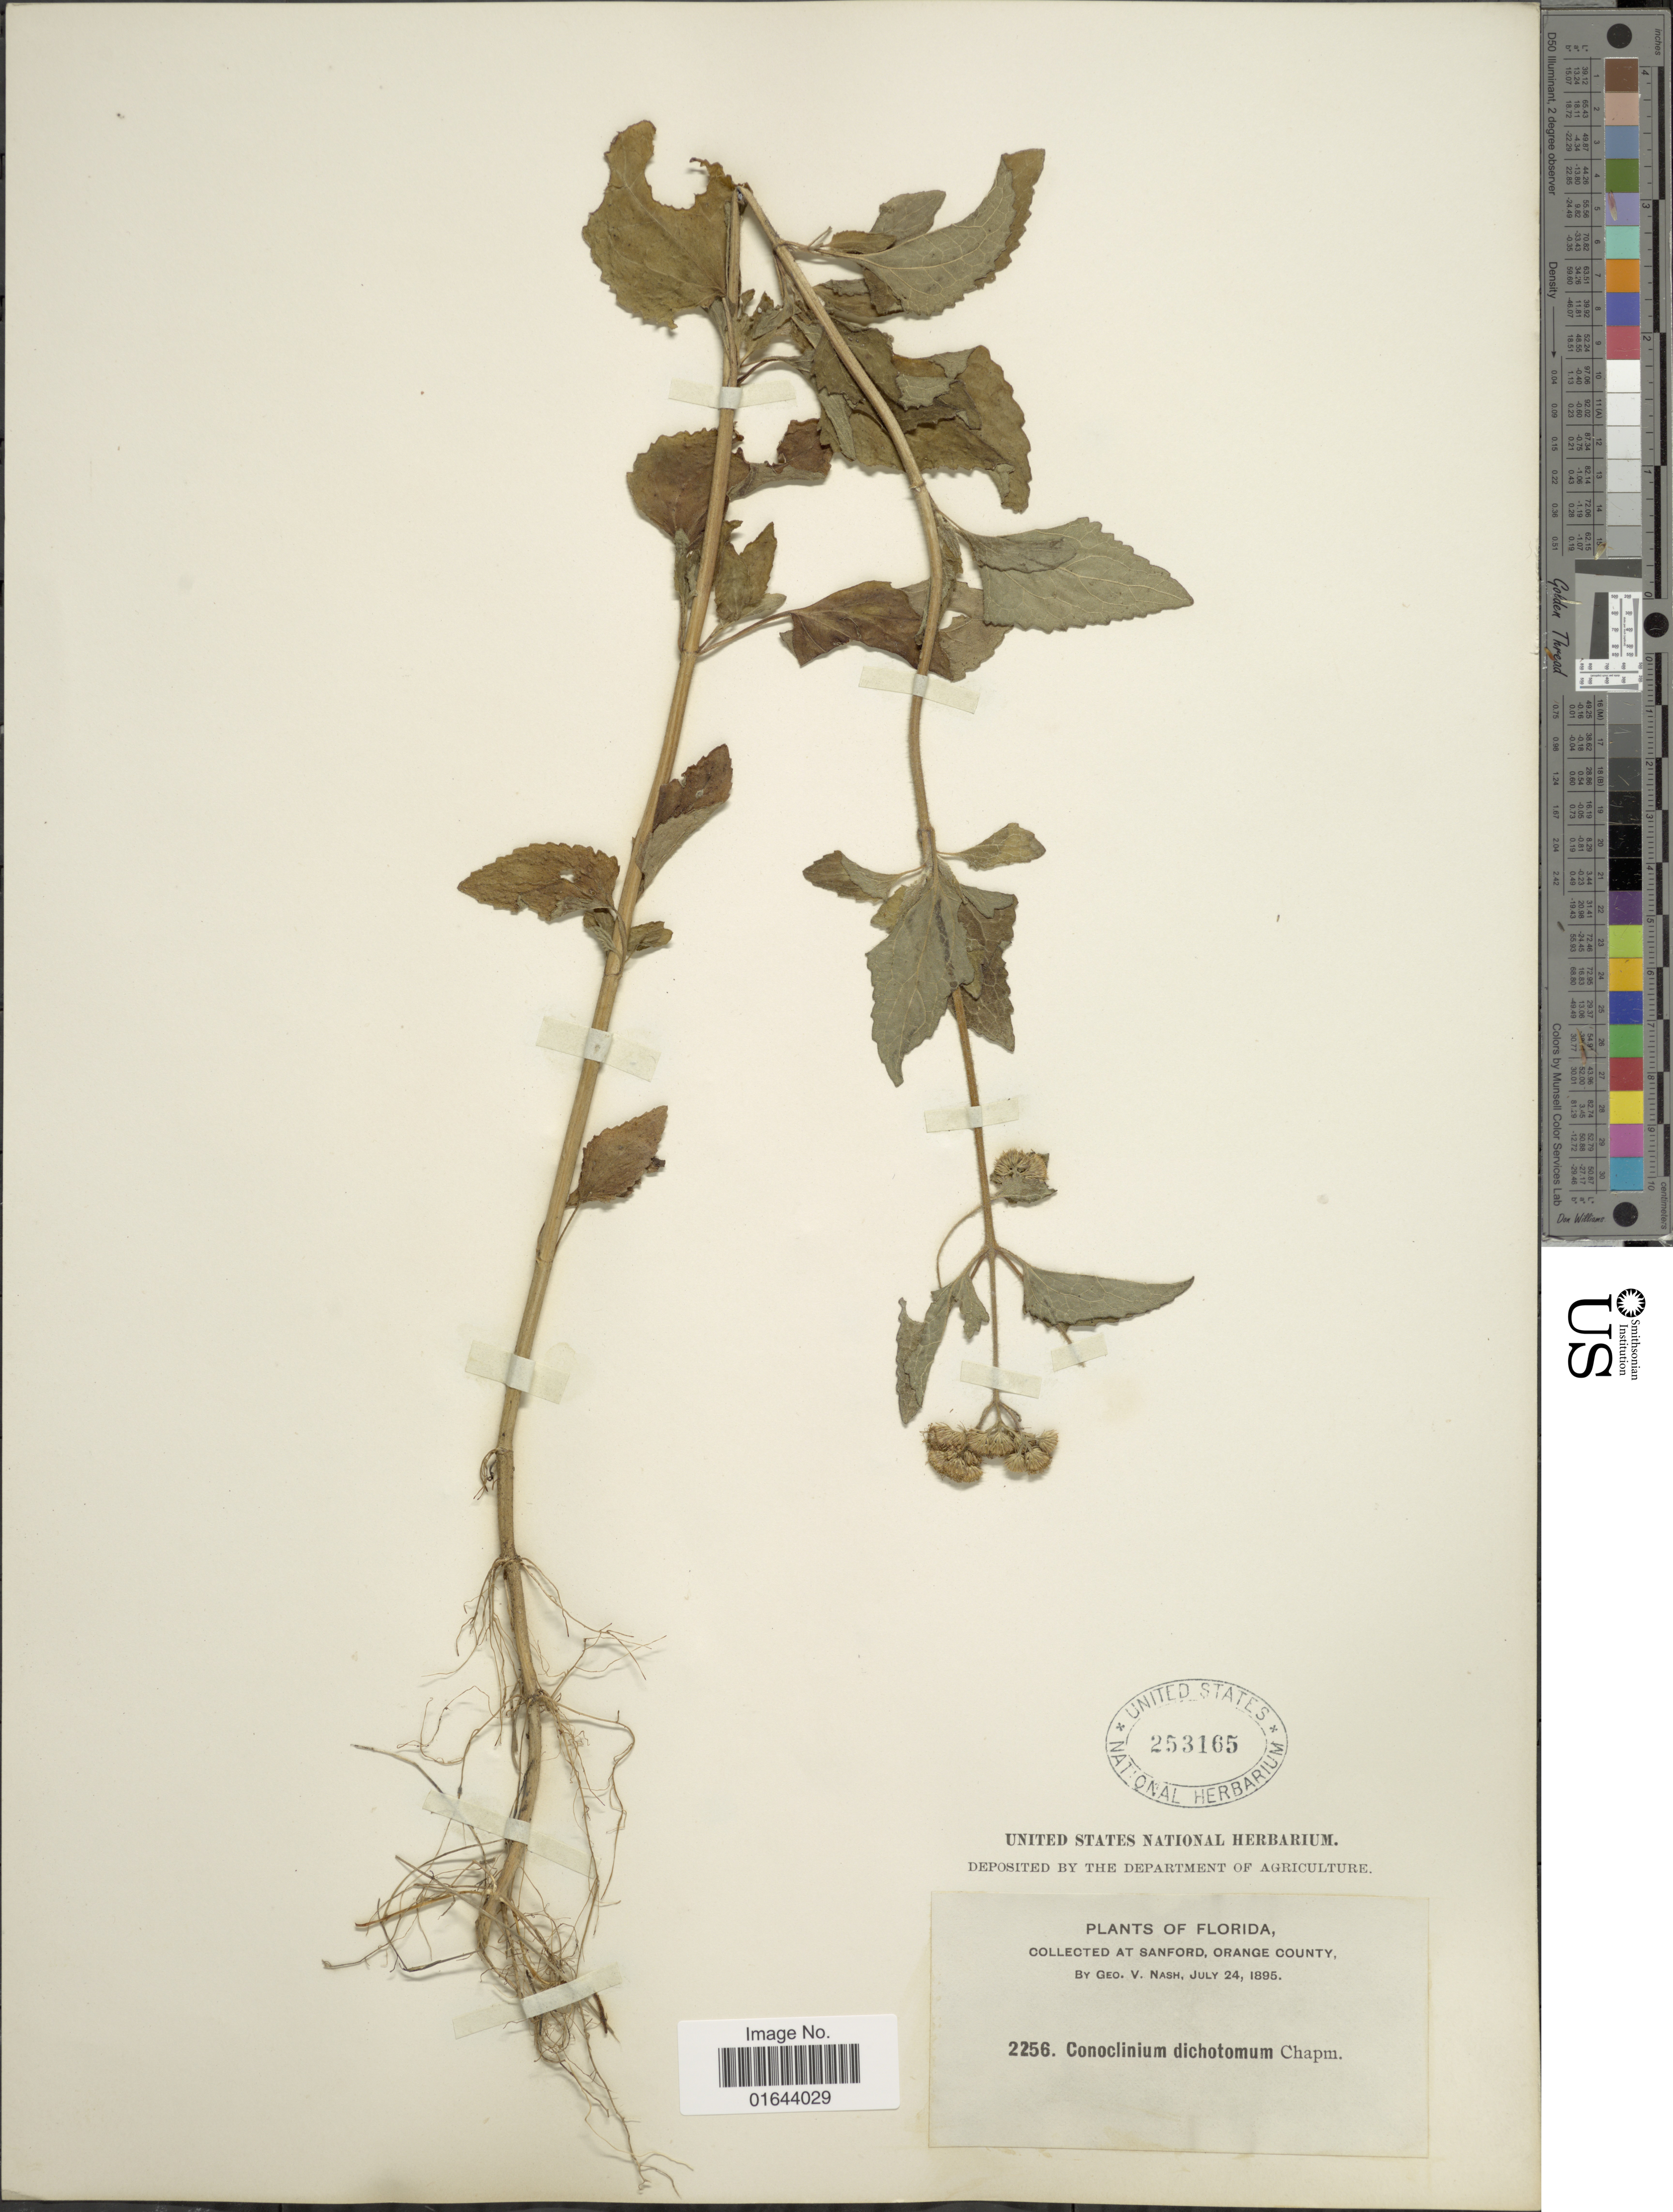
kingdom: Plantae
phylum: Tracheophyta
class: Magnoliopsida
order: Asterales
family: Asteraceae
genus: Conoclinium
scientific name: Conoclinium coelestinum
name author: (L.) DC.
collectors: G. V. Nash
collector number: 2256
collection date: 1895-07-24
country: United States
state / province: Florida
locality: At Sanford, Orange County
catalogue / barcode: US 253165